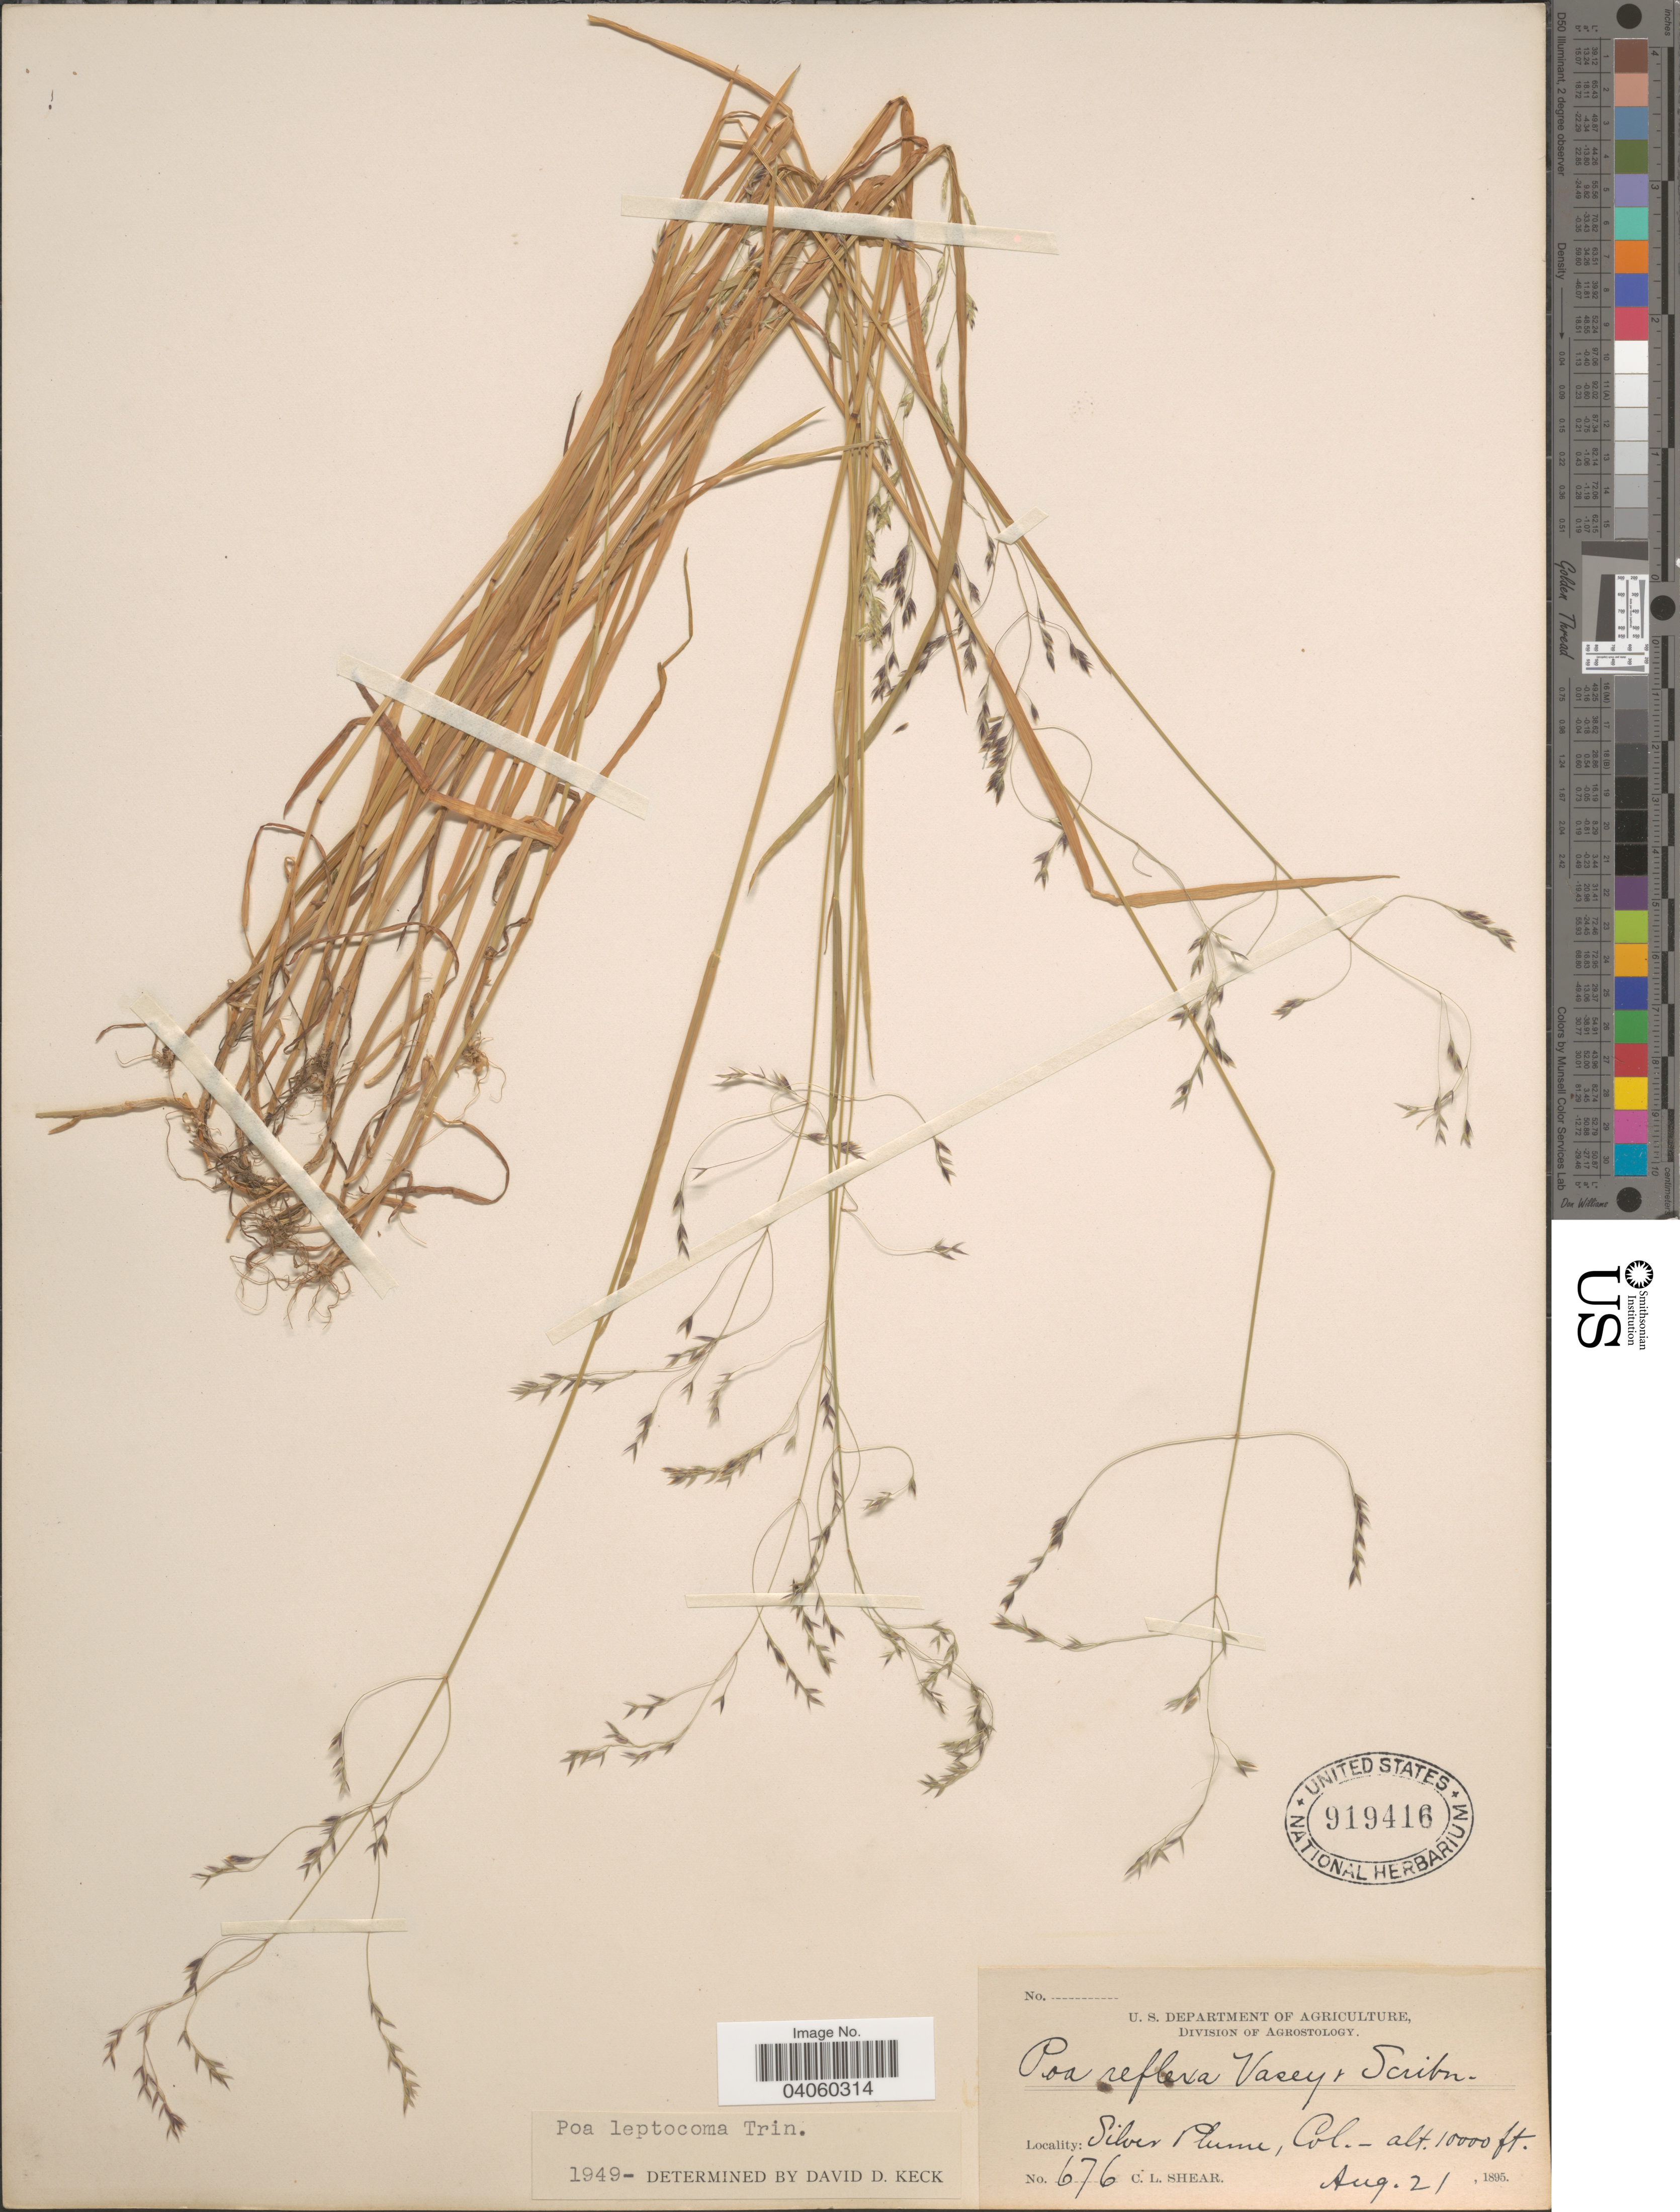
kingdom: Plantae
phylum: Tracheophyta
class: Liliopsida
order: Poales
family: Poaceae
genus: Poa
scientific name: Poa leptocoma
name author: Trin.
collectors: C. L. Shear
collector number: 676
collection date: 1895-08-21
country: United States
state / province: Colorado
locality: Silver Plume.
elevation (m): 3048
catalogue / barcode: US 919416